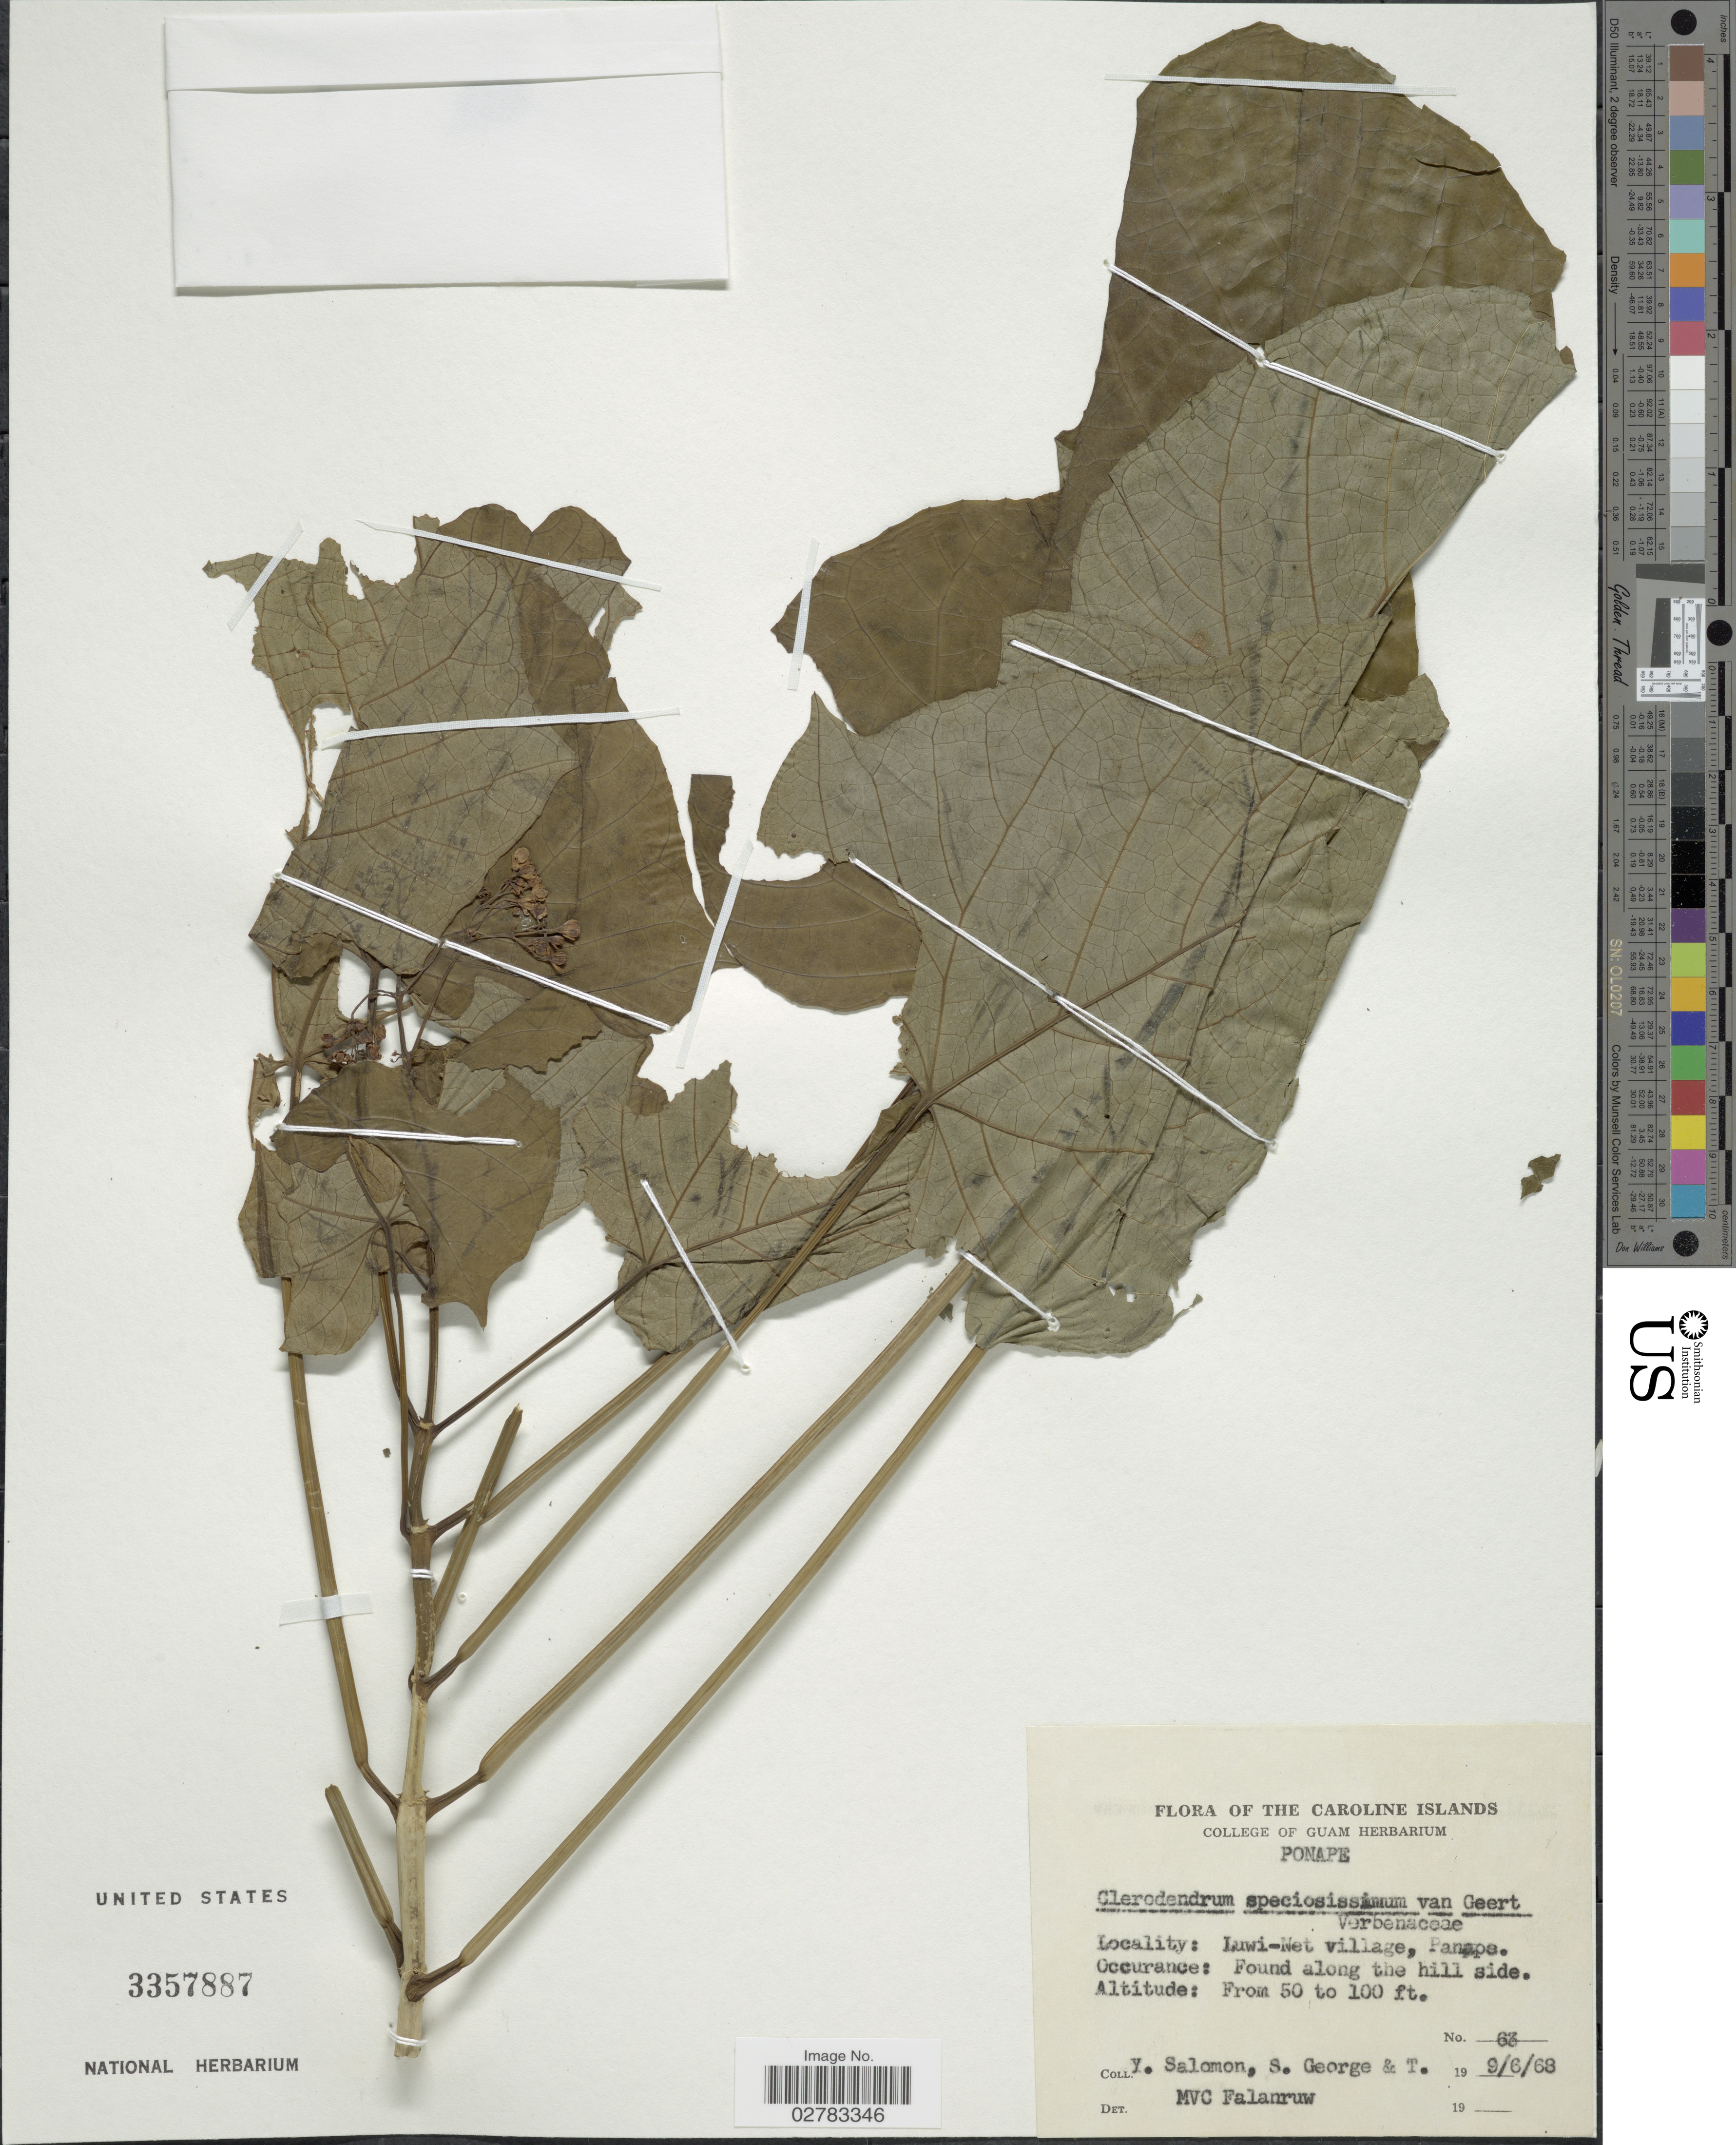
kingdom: Plantae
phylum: Tracheophyta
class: Magnoliopsida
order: Lamiales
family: Lamiaceae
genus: Clerodendrum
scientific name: Clerodendrum speciosissimum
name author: Drapiez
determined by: Wagner, W. L., (BOT), Smithsonian Institution - National Museum of Natural History (UNITED STATES)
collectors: Y. Salomon, S. George & T. George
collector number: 63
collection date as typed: Transcribed d/m/y: 9/6/68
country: Micronesia, Federated States of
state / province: Pohnpei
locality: The Caroline Islands, Ponape, Luwi-Net village, Panapa.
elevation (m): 15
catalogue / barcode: US 3357887